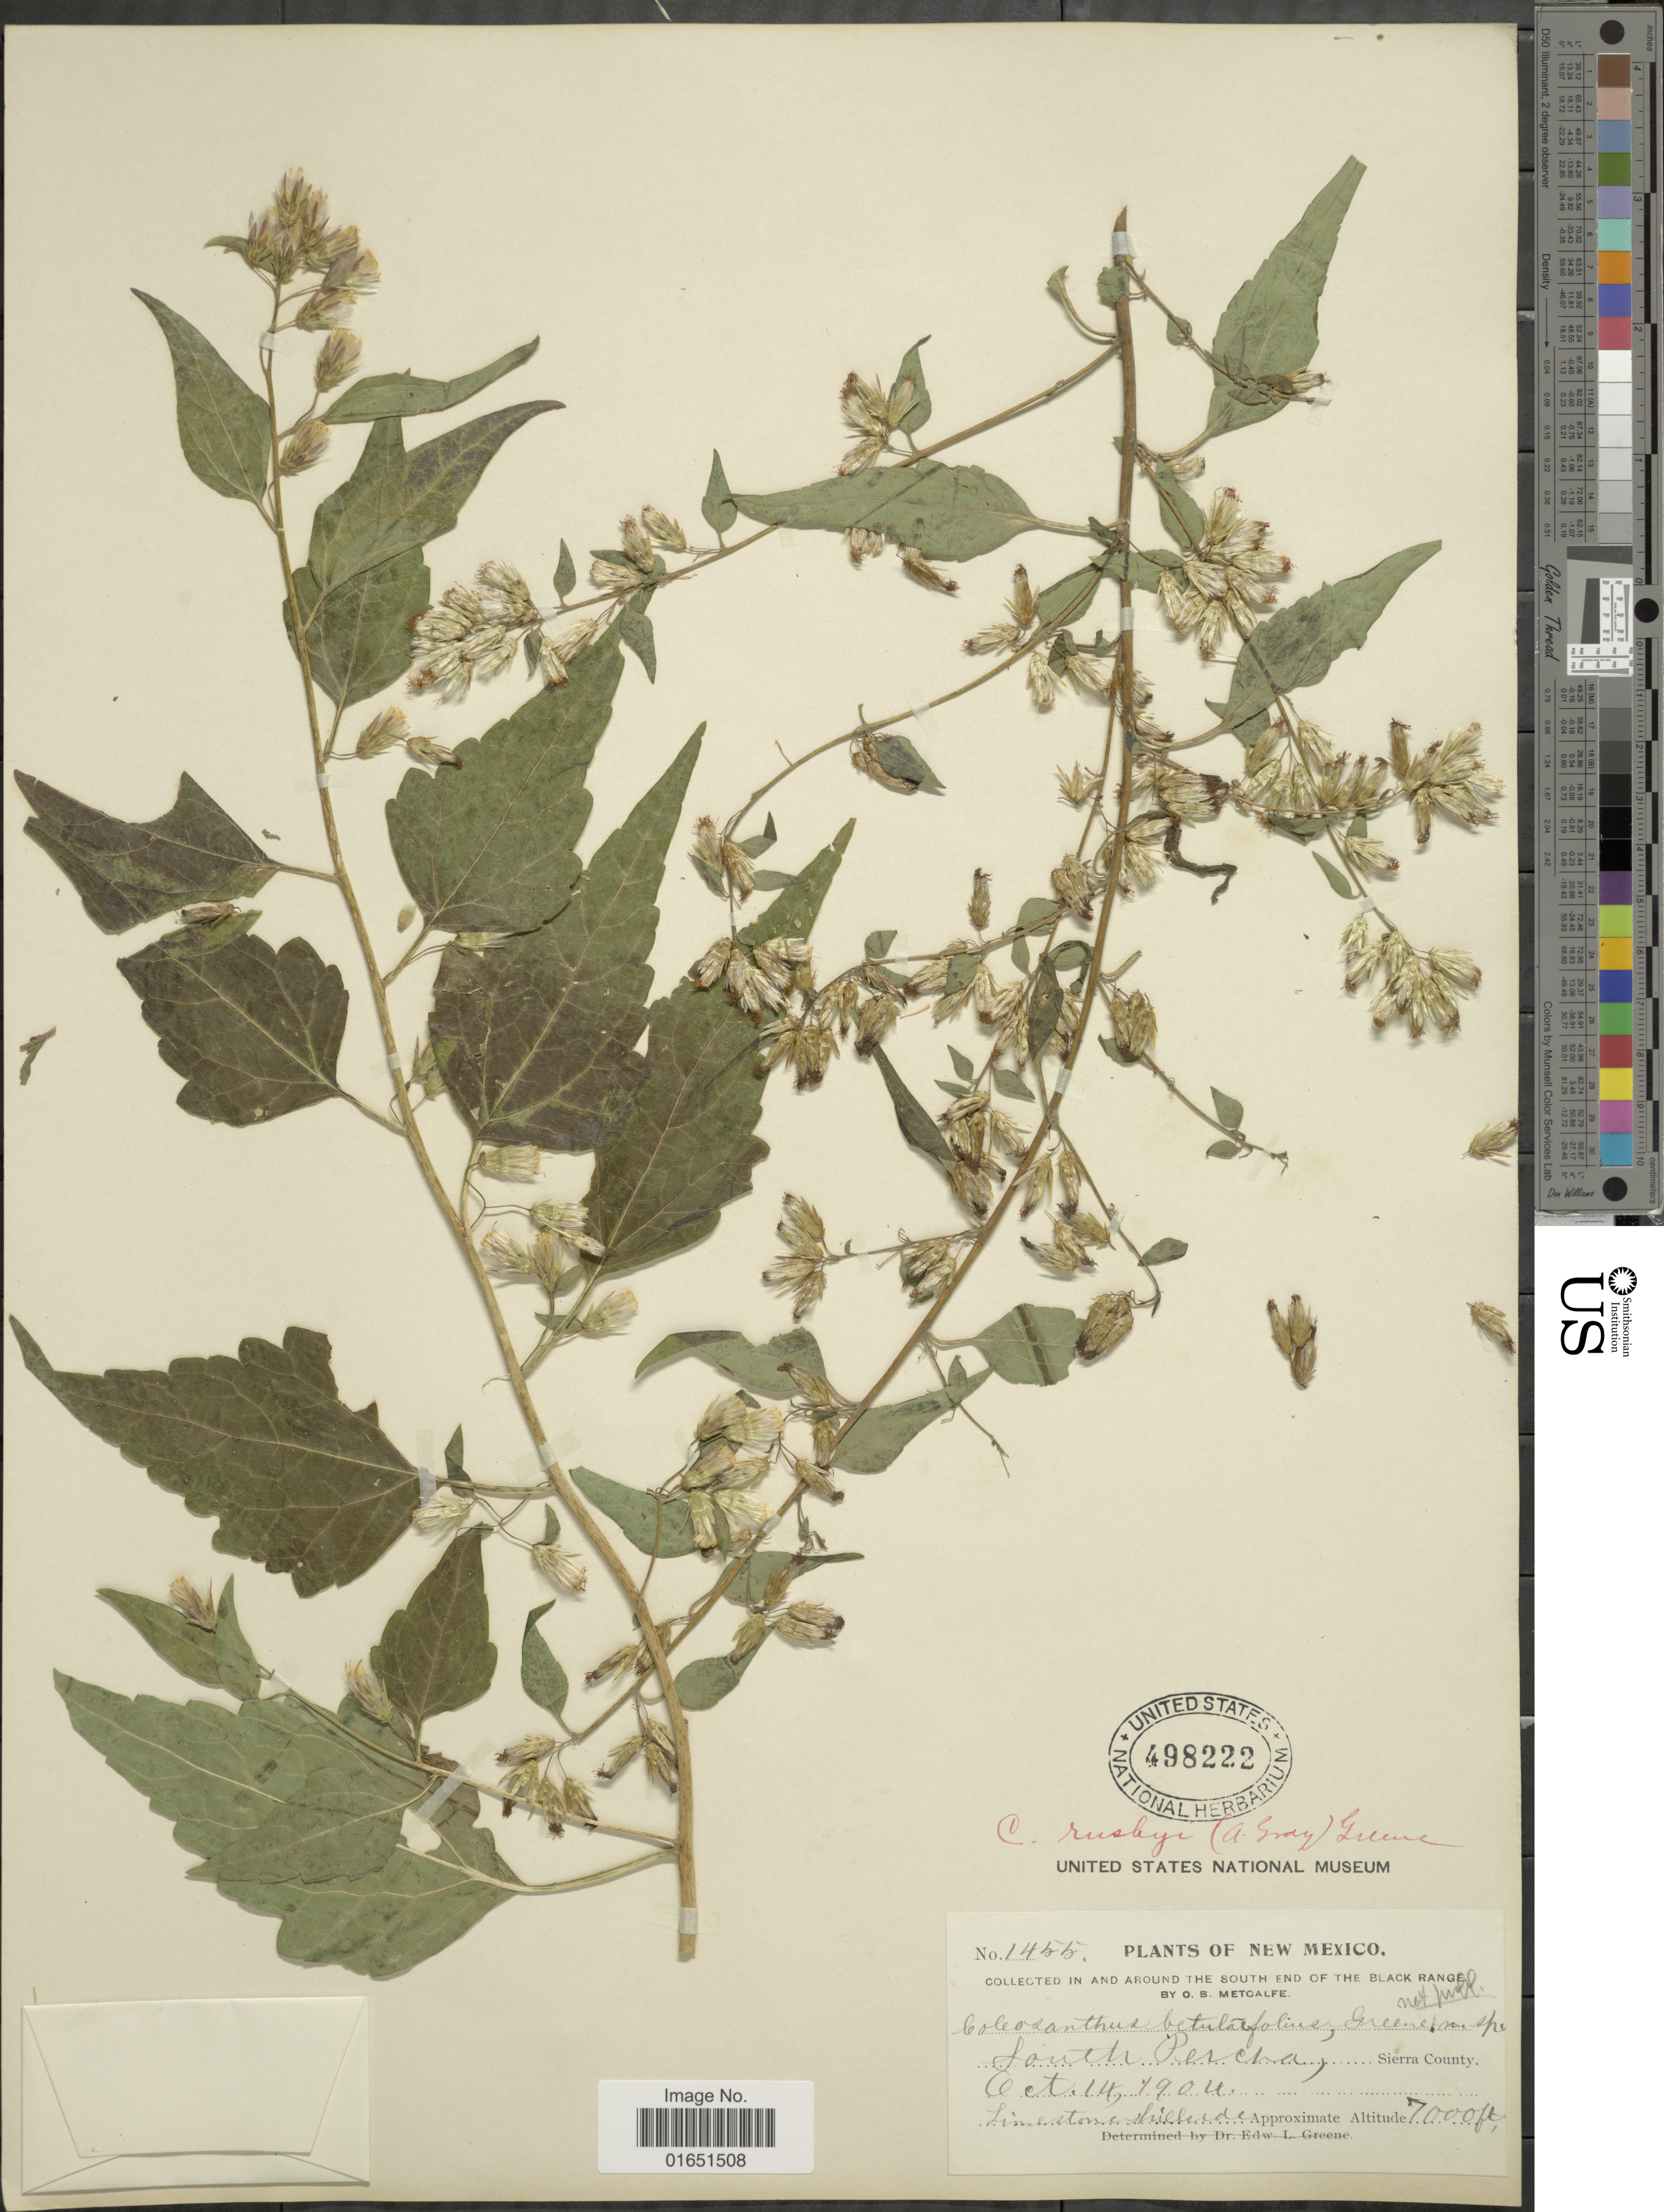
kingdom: Plantae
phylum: Tracheophyta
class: Magnoliopsida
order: Asterales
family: Asteraceae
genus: Brickellia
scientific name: Brickellia rusbyi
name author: A. Gray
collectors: O. B. Metcalfe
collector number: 1455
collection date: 1904-10-14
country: United States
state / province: New Mexico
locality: South Percha, Sierra County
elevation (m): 2134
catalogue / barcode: US 498222